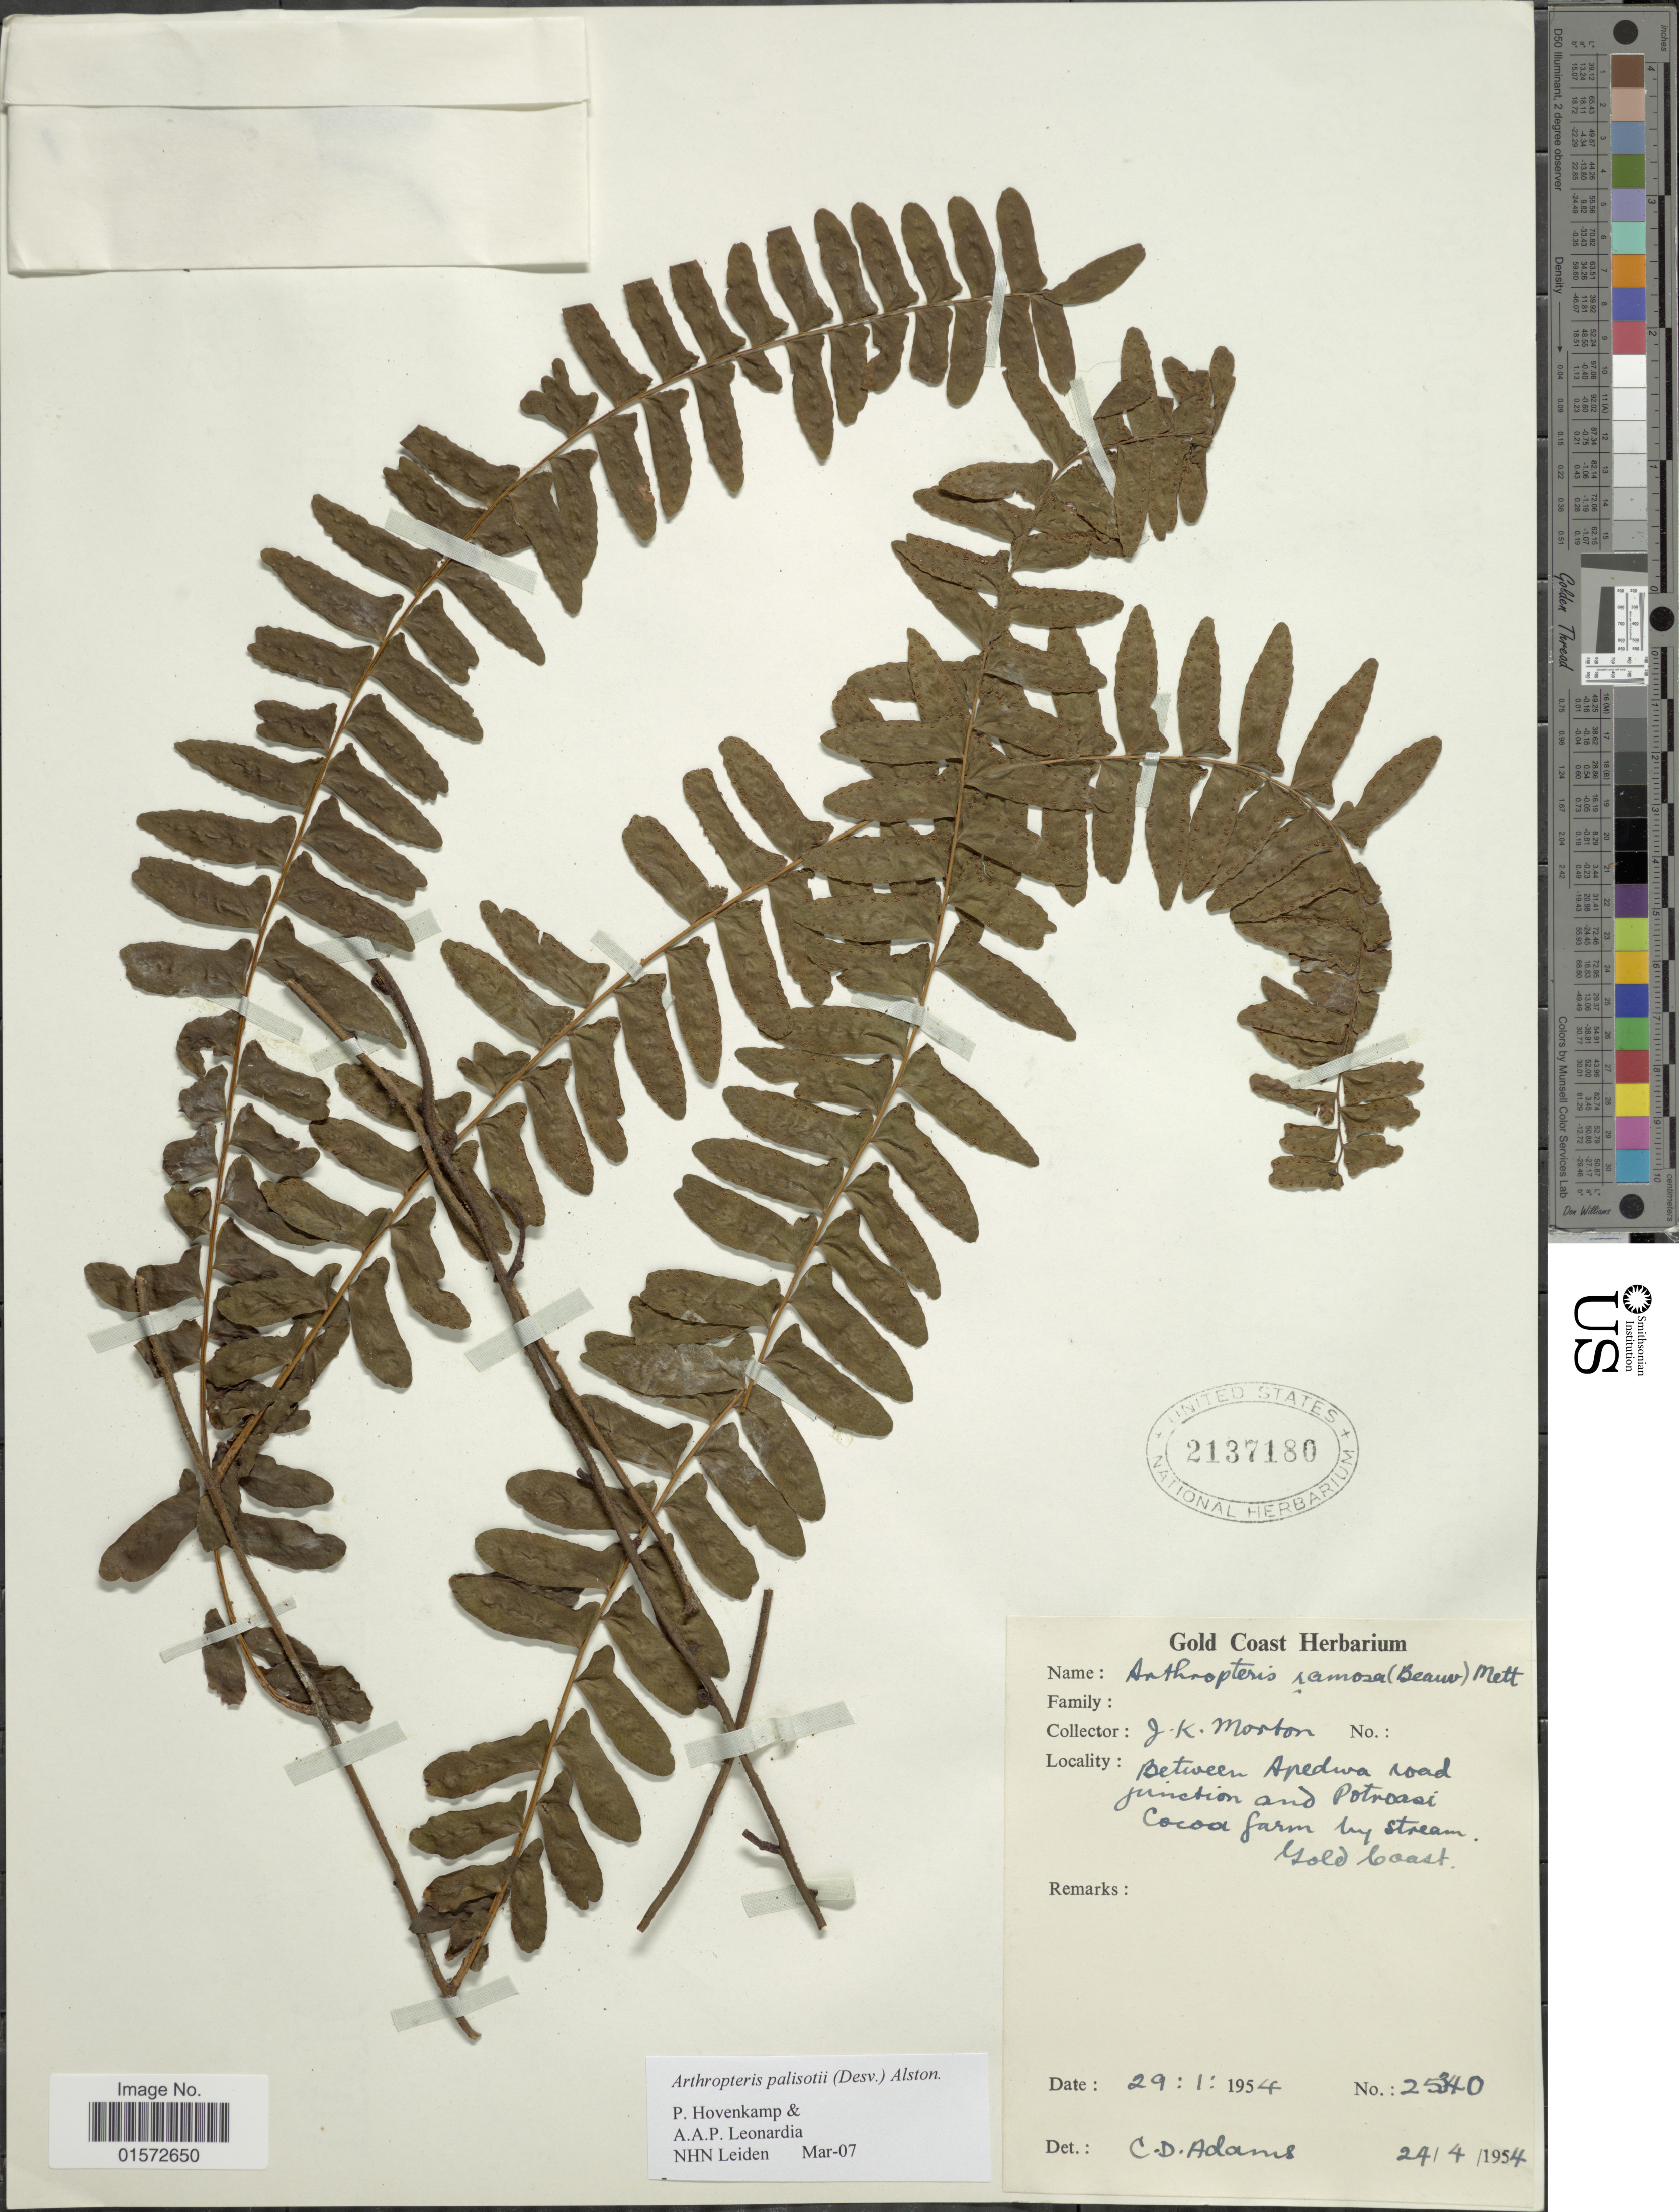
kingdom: Plantae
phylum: Tracheophyta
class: Polypodiopsida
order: Polypodiales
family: Tectariaceae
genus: Arthropteris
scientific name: Arthropteris palisotii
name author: (Desv.) Alston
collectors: J. K. Morton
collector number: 2540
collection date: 1954-01-29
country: Ghana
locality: Gold Coast. Between Apedwa road junction and Potroasi cocao farm by stream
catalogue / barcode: US 2137180